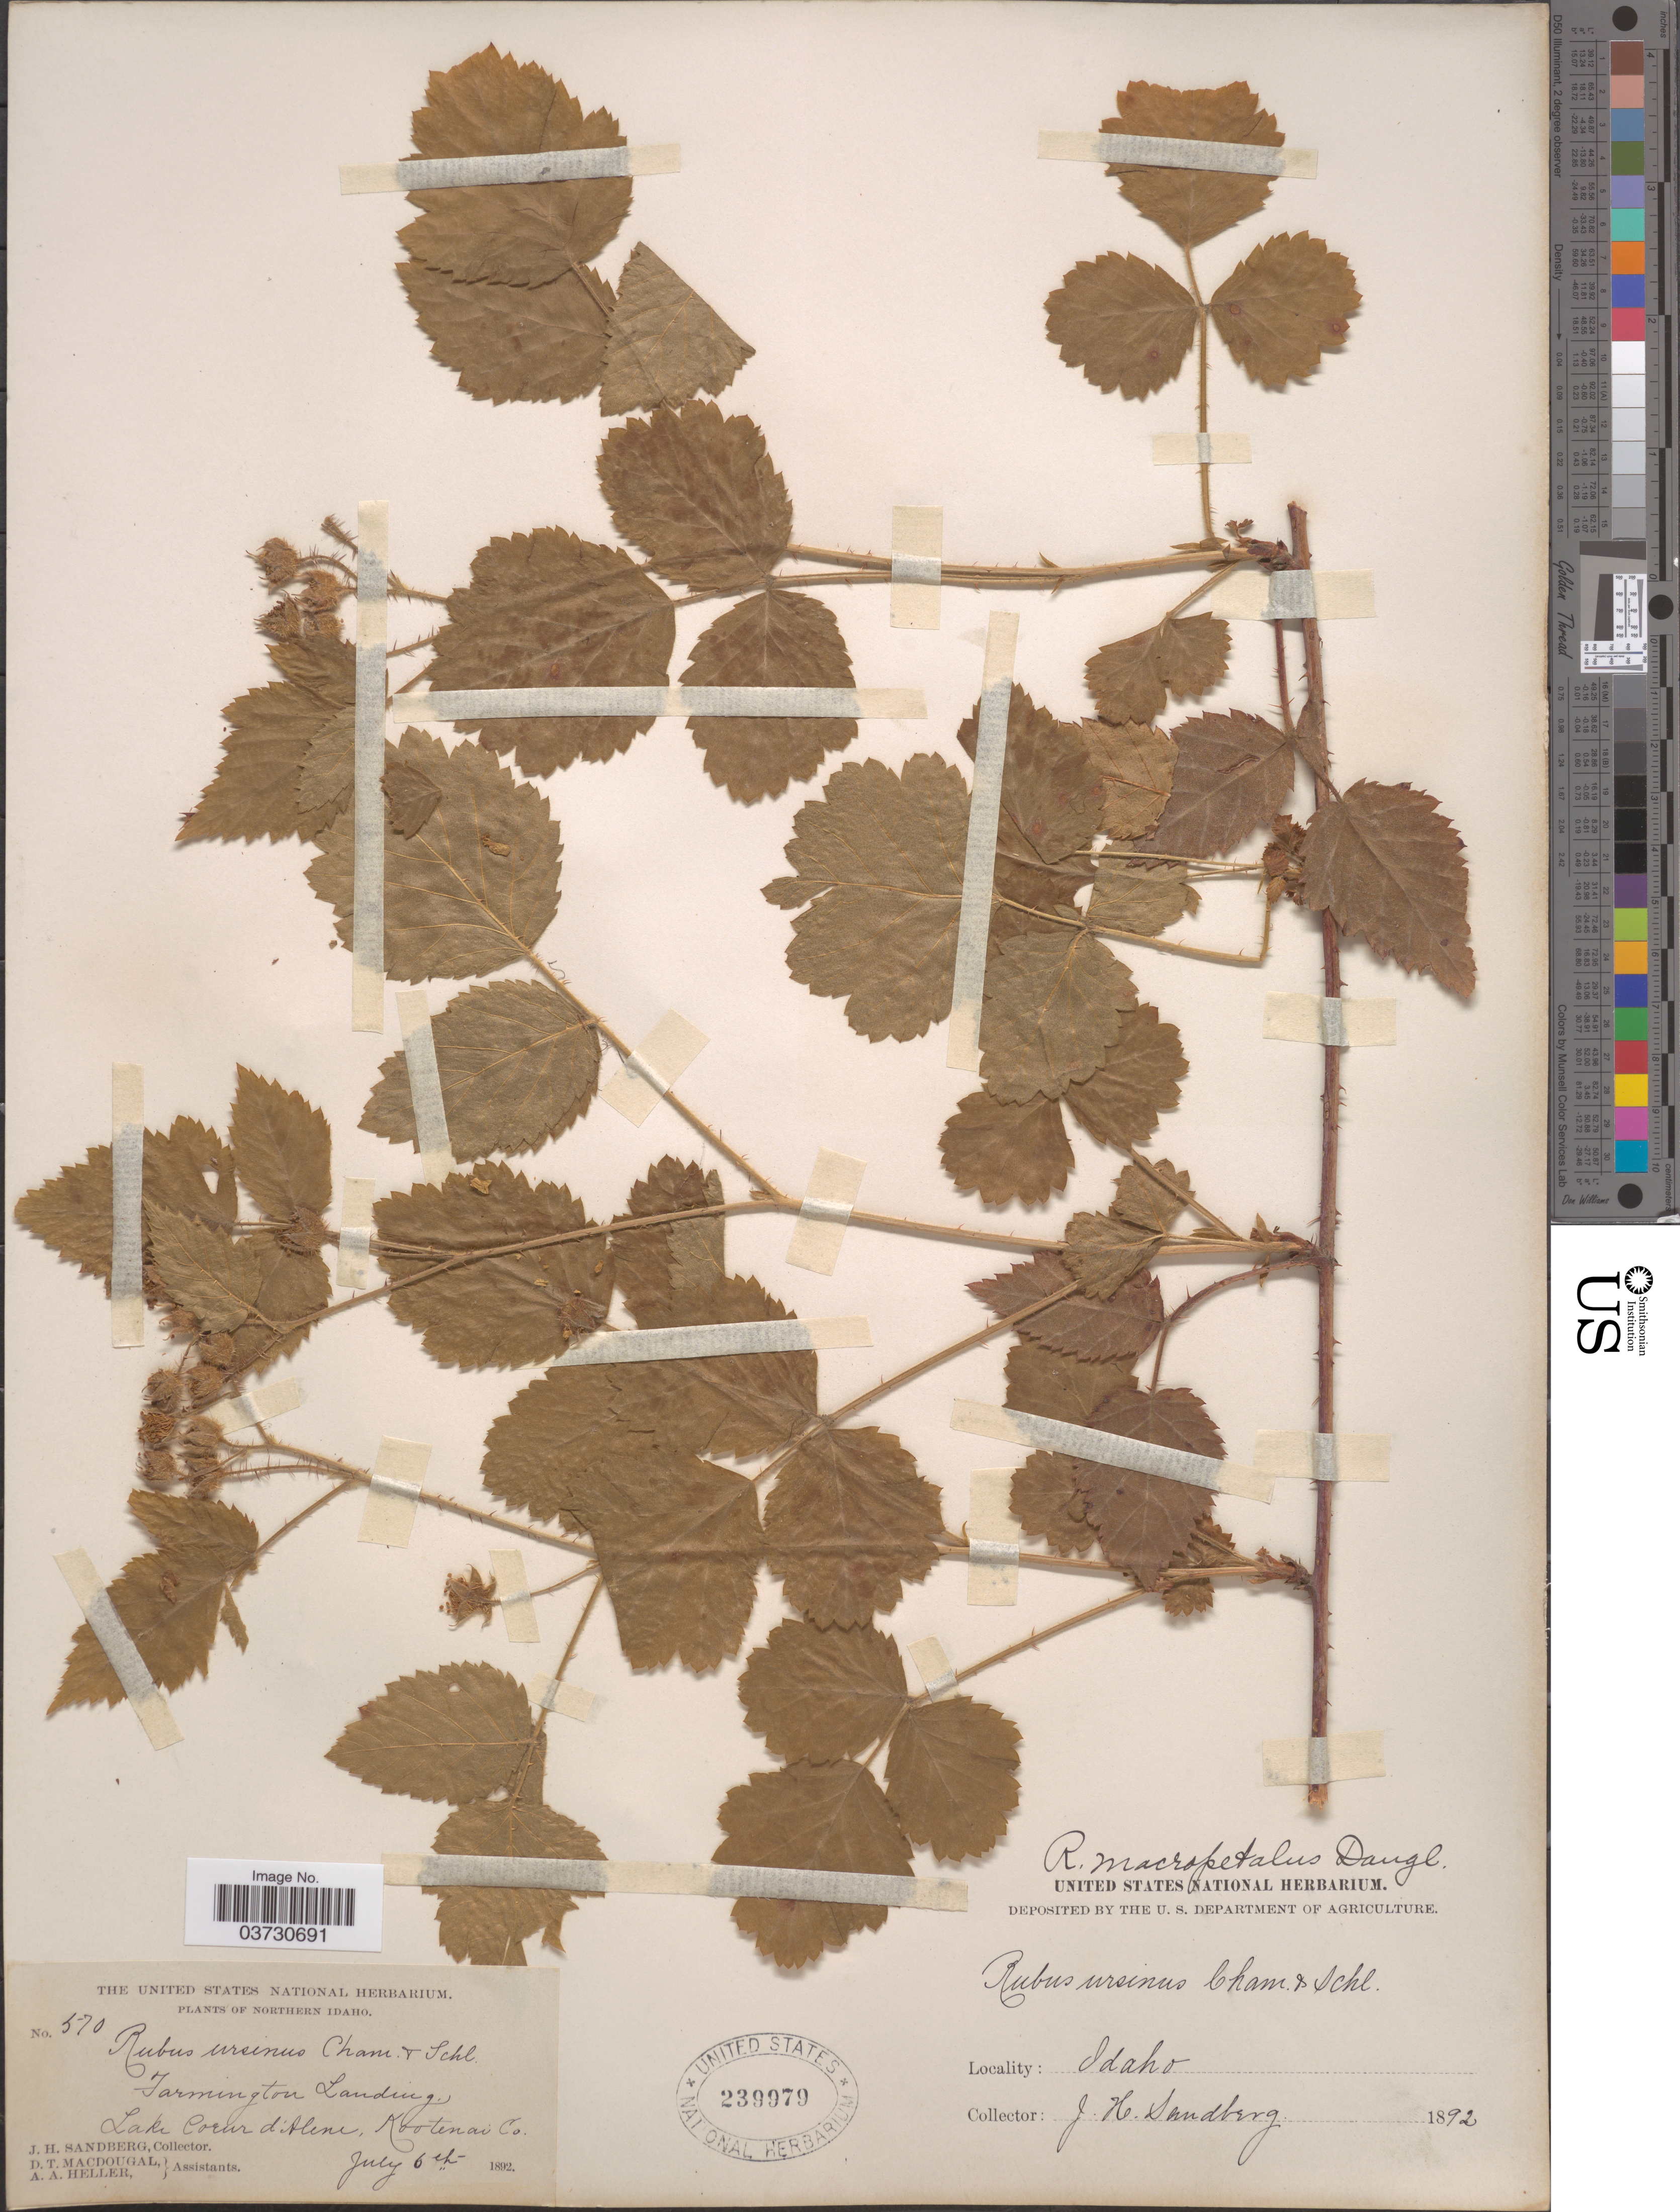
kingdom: Plantae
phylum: Tracheophyta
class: Magnoliopsida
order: Rosales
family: Rosaceae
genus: Rubus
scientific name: Rubus macropetalus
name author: Douglas ex Hook.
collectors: J. H. Sandberg, D. T. MacDougal & A. A. Heller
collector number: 570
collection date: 1892-07-06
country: United States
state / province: Idaho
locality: Northern Idaho. Farmington Landing. Lake Coeur d'Alene, Kootenai Co.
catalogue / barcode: US 239979